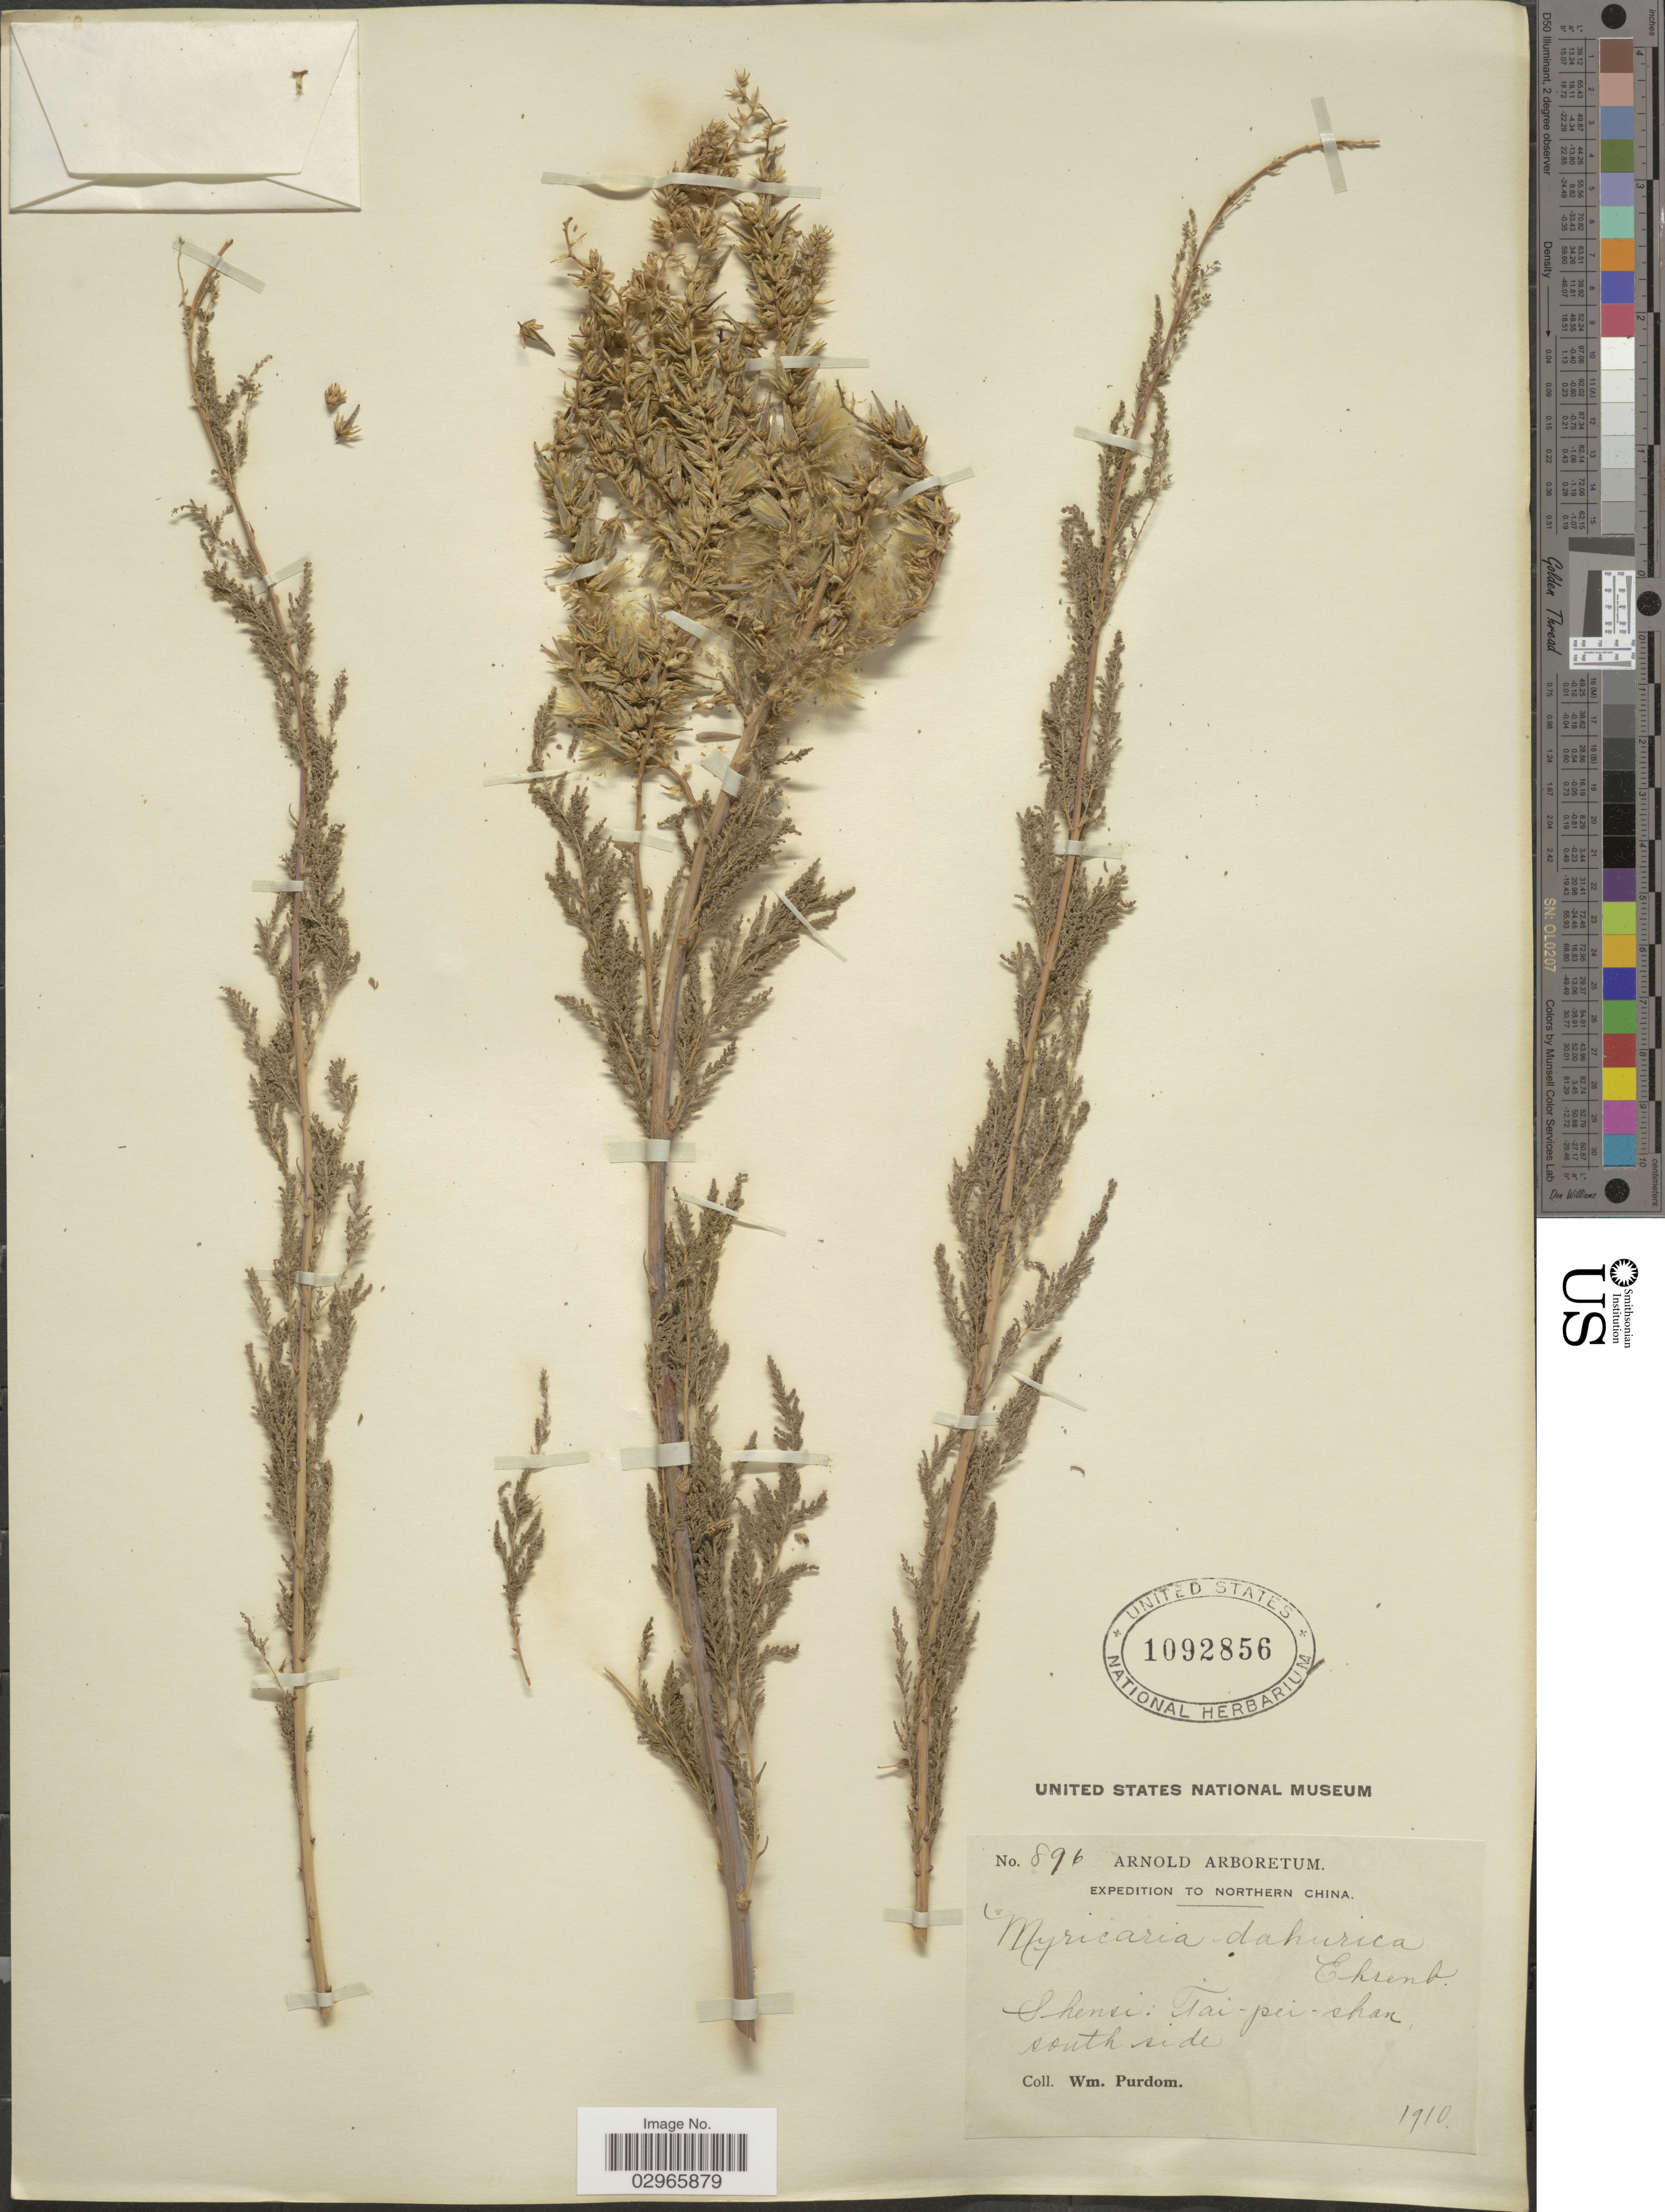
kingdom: Plantae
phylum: Tracheophyta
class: Magnoliopsida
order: Caryophyllales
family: Tamaricaceae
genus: Myricaria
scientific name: Myricaria dahurica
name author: DC.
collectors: W. Purdom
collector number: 896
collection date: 1910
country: China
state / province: Shaanxi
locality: Northern China. Shensi: Tai-pei-shan south side.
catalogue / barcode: US 1092856